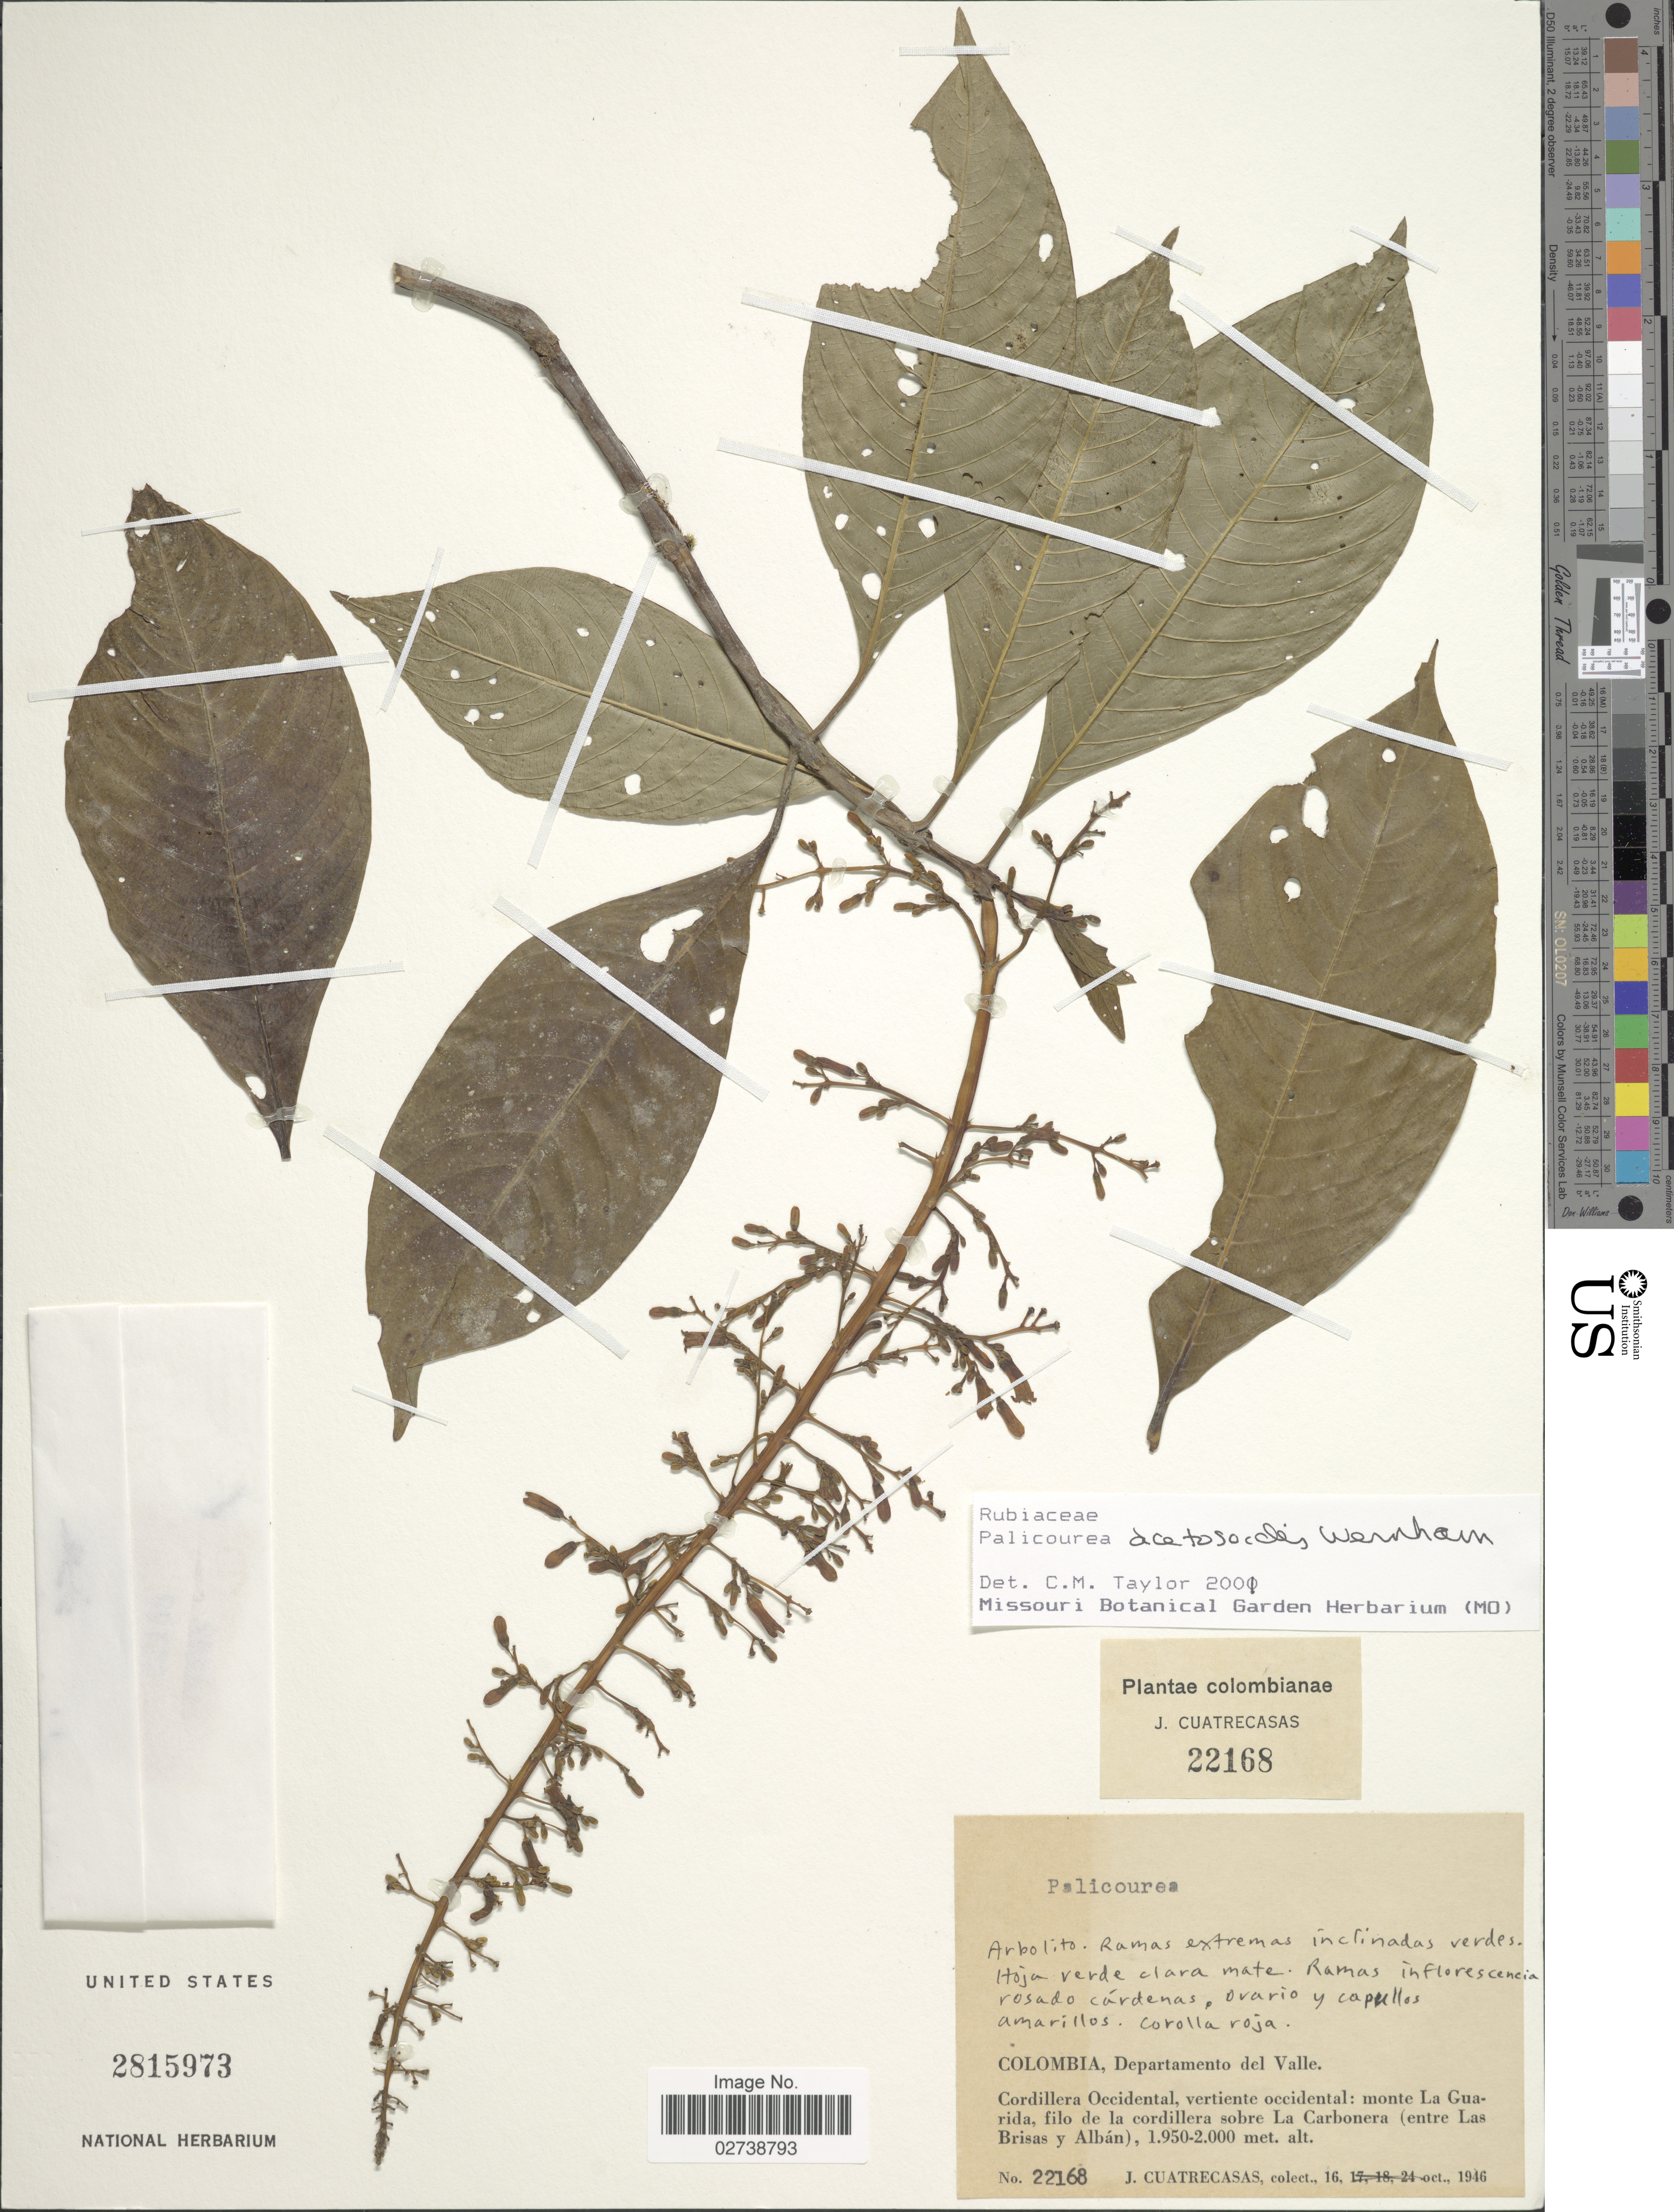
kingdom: Plantae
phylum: Tracheophyta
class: Magnoliopsida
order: Gentianales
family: Rubiaceae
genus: Palicourea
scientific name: Palicourea acetosoides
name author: Wernham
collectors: J. Cuatrecasas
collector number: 22168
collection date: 1946-10-16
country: Colombia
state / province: Valle del Cauca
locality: Departamento del Valle, Cordillera Occidental, vertiente occidental: monte La Guarida, filo de la cordillera sobre La Carbonera (entre Las Brisas y Albán)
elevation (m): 1950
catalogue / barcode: US 2815973